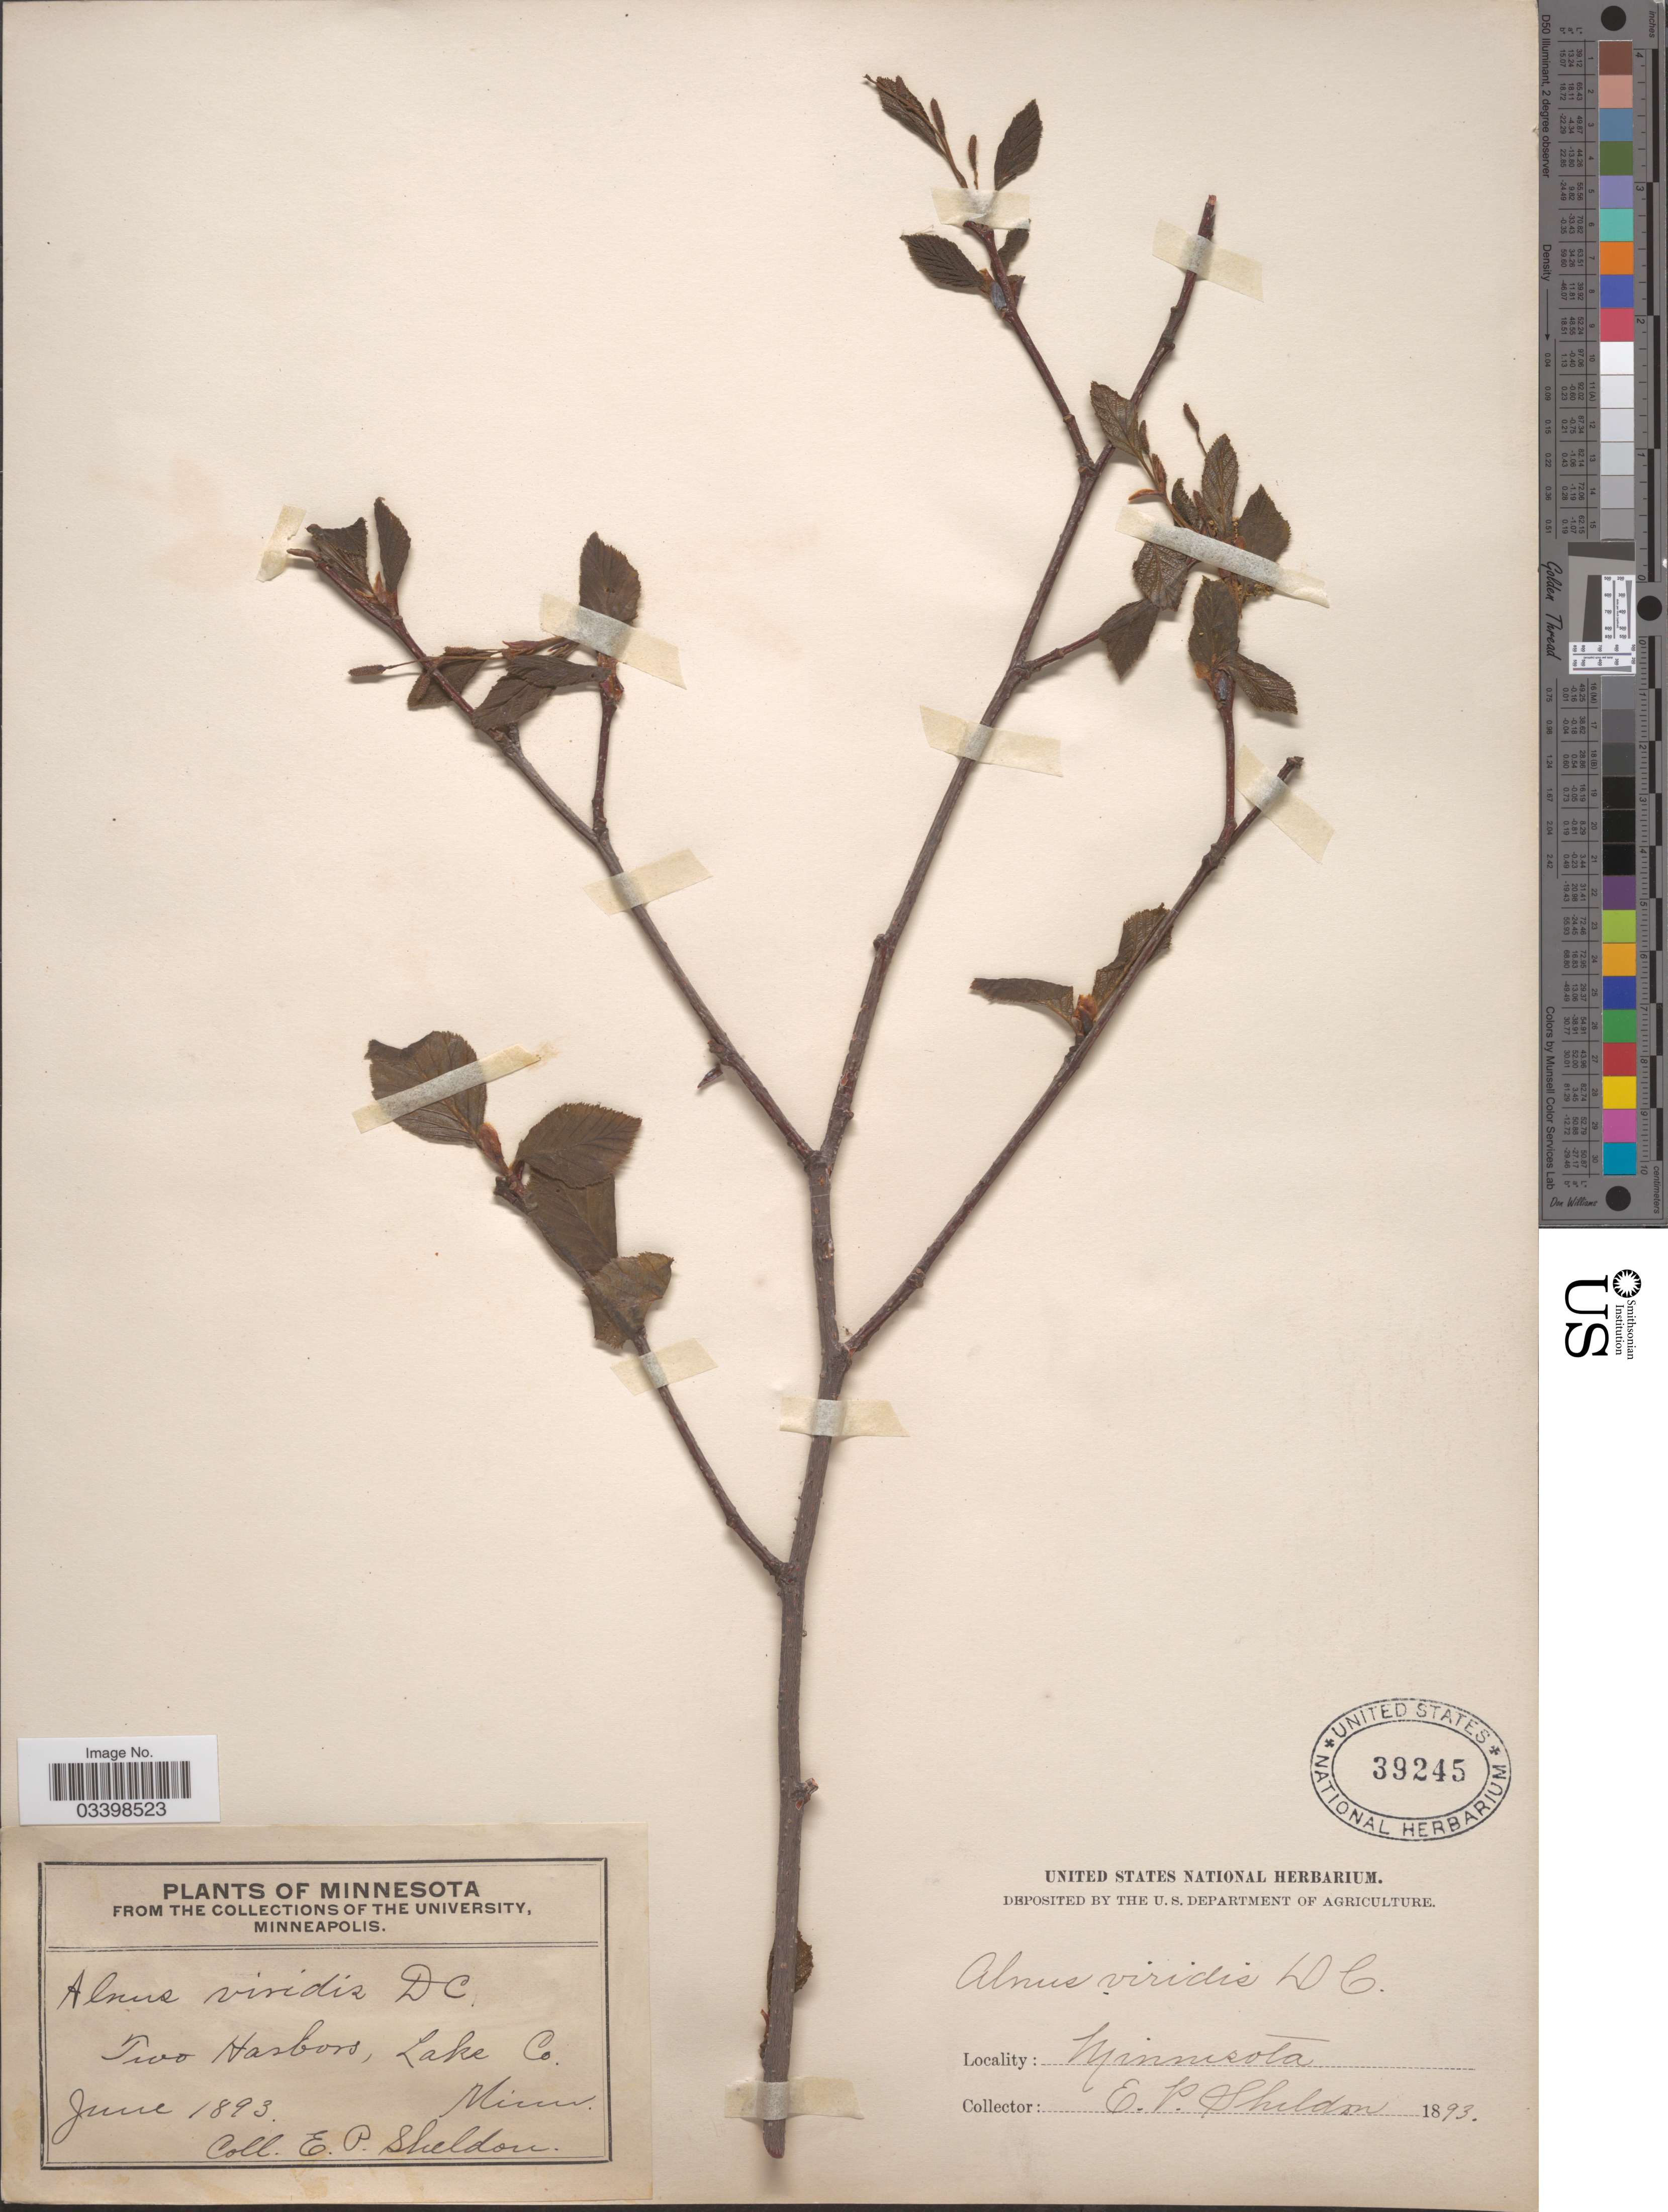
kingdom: Plantae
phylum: Tracheophyta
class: Magnoliopsida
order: Fagales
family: Betulaceae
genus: Alnus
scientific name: Alnus viridis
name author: (Chaix) DC.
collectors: E. P. Sheldon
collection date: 1893-06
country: United States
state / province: Minnesota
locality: Two Harbors, Lake Co.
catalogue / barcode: US 39245